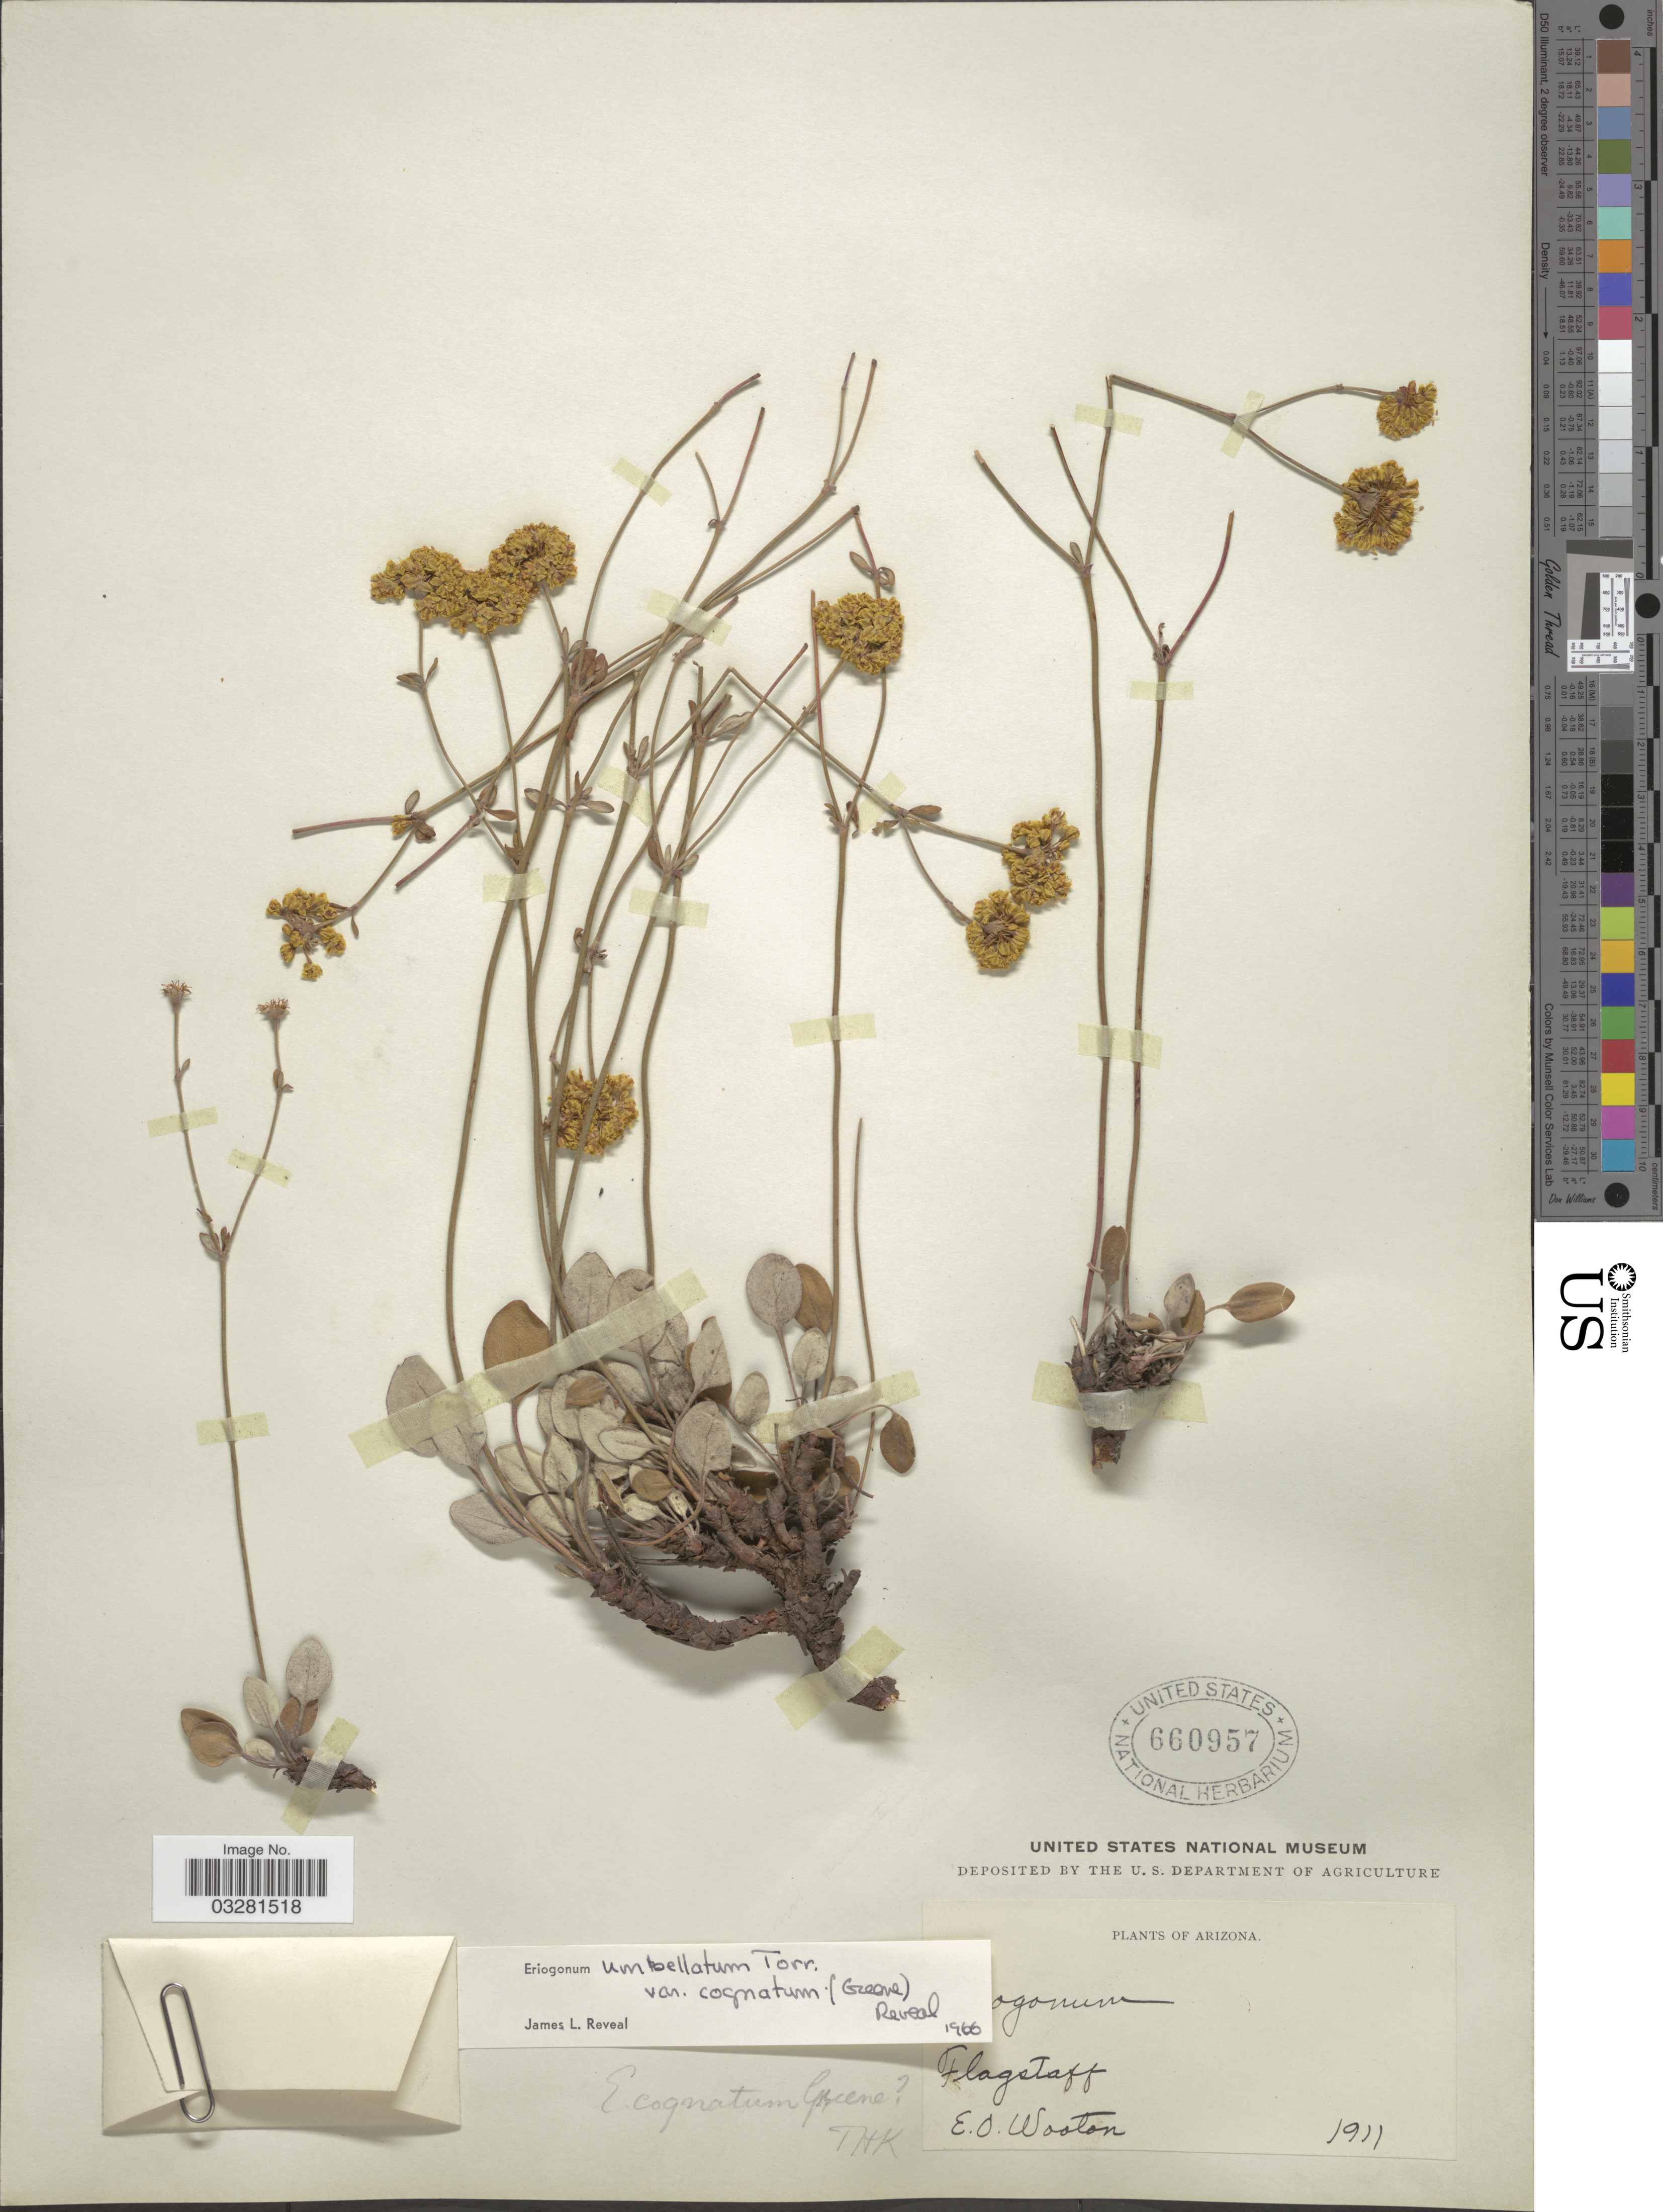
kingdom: Plantae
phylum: Tracheophyta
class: Magnoliopsida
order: Caryophyllales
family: Polygonaceae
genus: Eriogonum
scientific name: Eriogonum umbellatum var. cognatum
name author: (Greene) Reveal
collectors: E. O. Wooton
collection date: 1911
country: United States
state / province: Arizona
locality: Flagstaff.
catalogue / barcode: US 660957